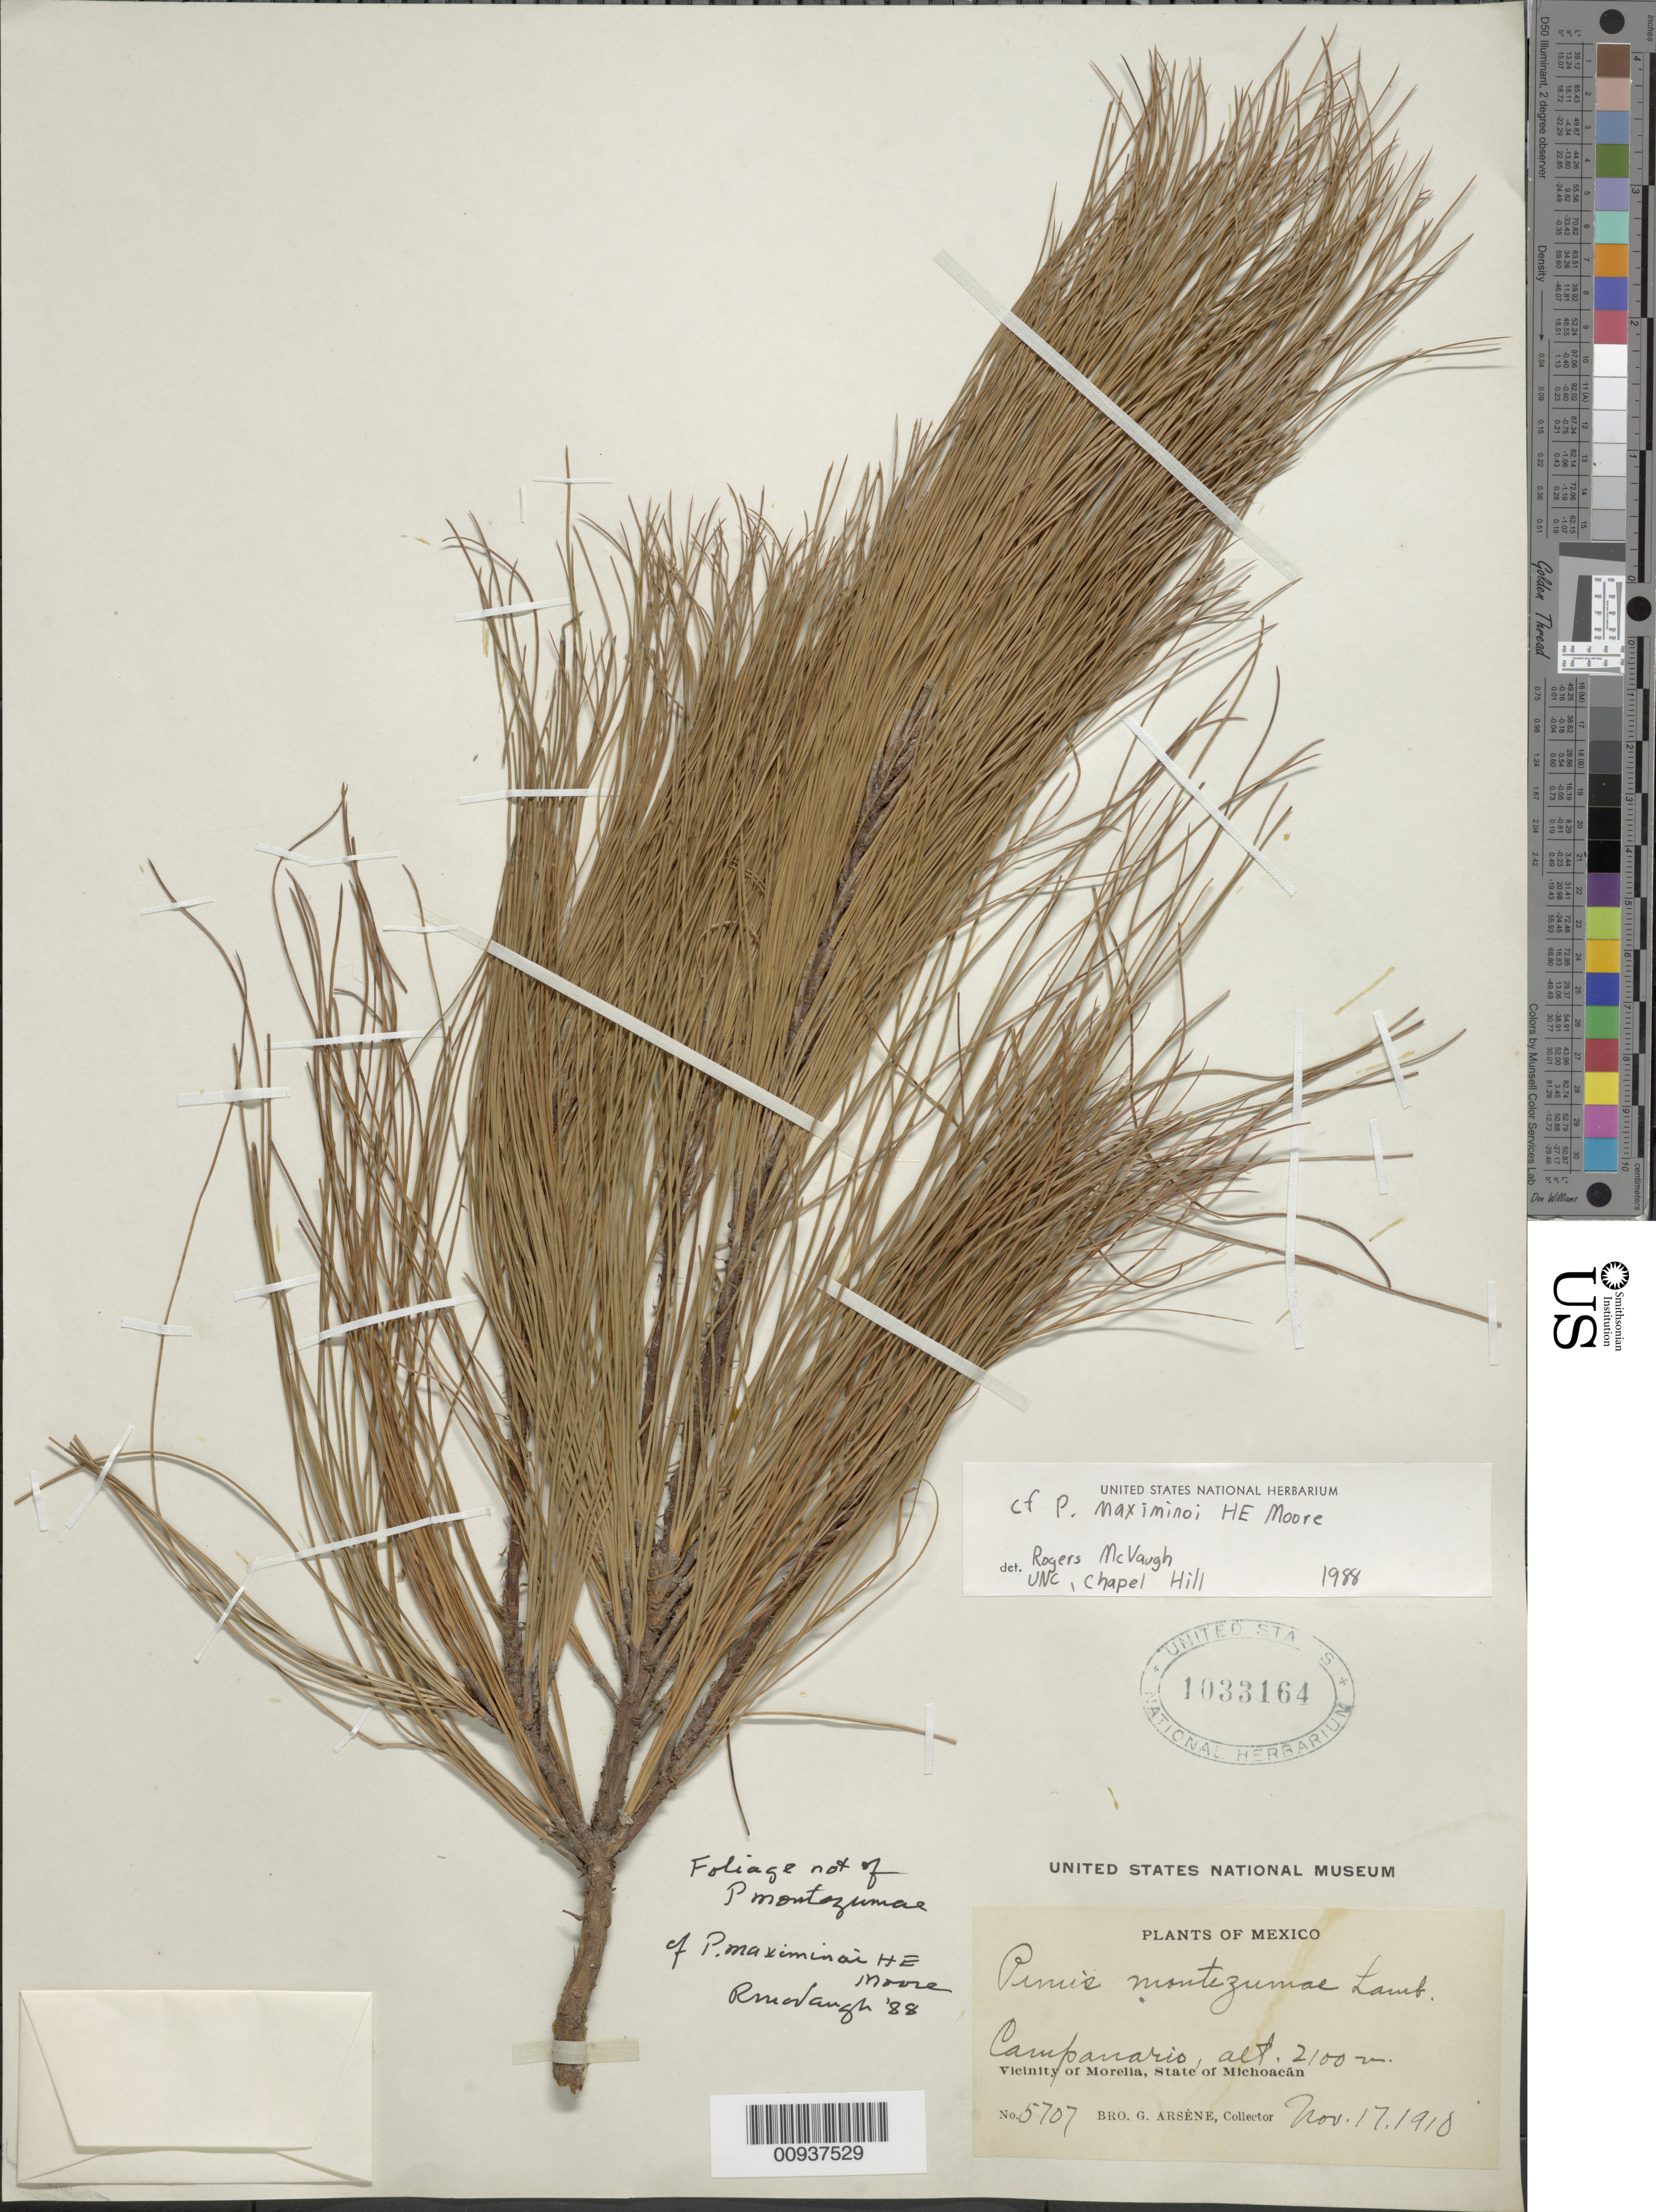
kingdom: Plantae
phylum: Tracheophyta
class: Pinopsida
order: Pinales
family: Pinaceae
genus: Pinus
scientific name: Pinus maximinoi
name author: H.E. Moore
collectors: Bro. G. Arsène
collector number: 5707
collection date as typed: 17 Nov 1910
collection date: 1910-11-17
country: Mexico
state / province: Michoacán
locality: Campanario. Vicinity of Morelia.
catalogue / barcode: US 1033164